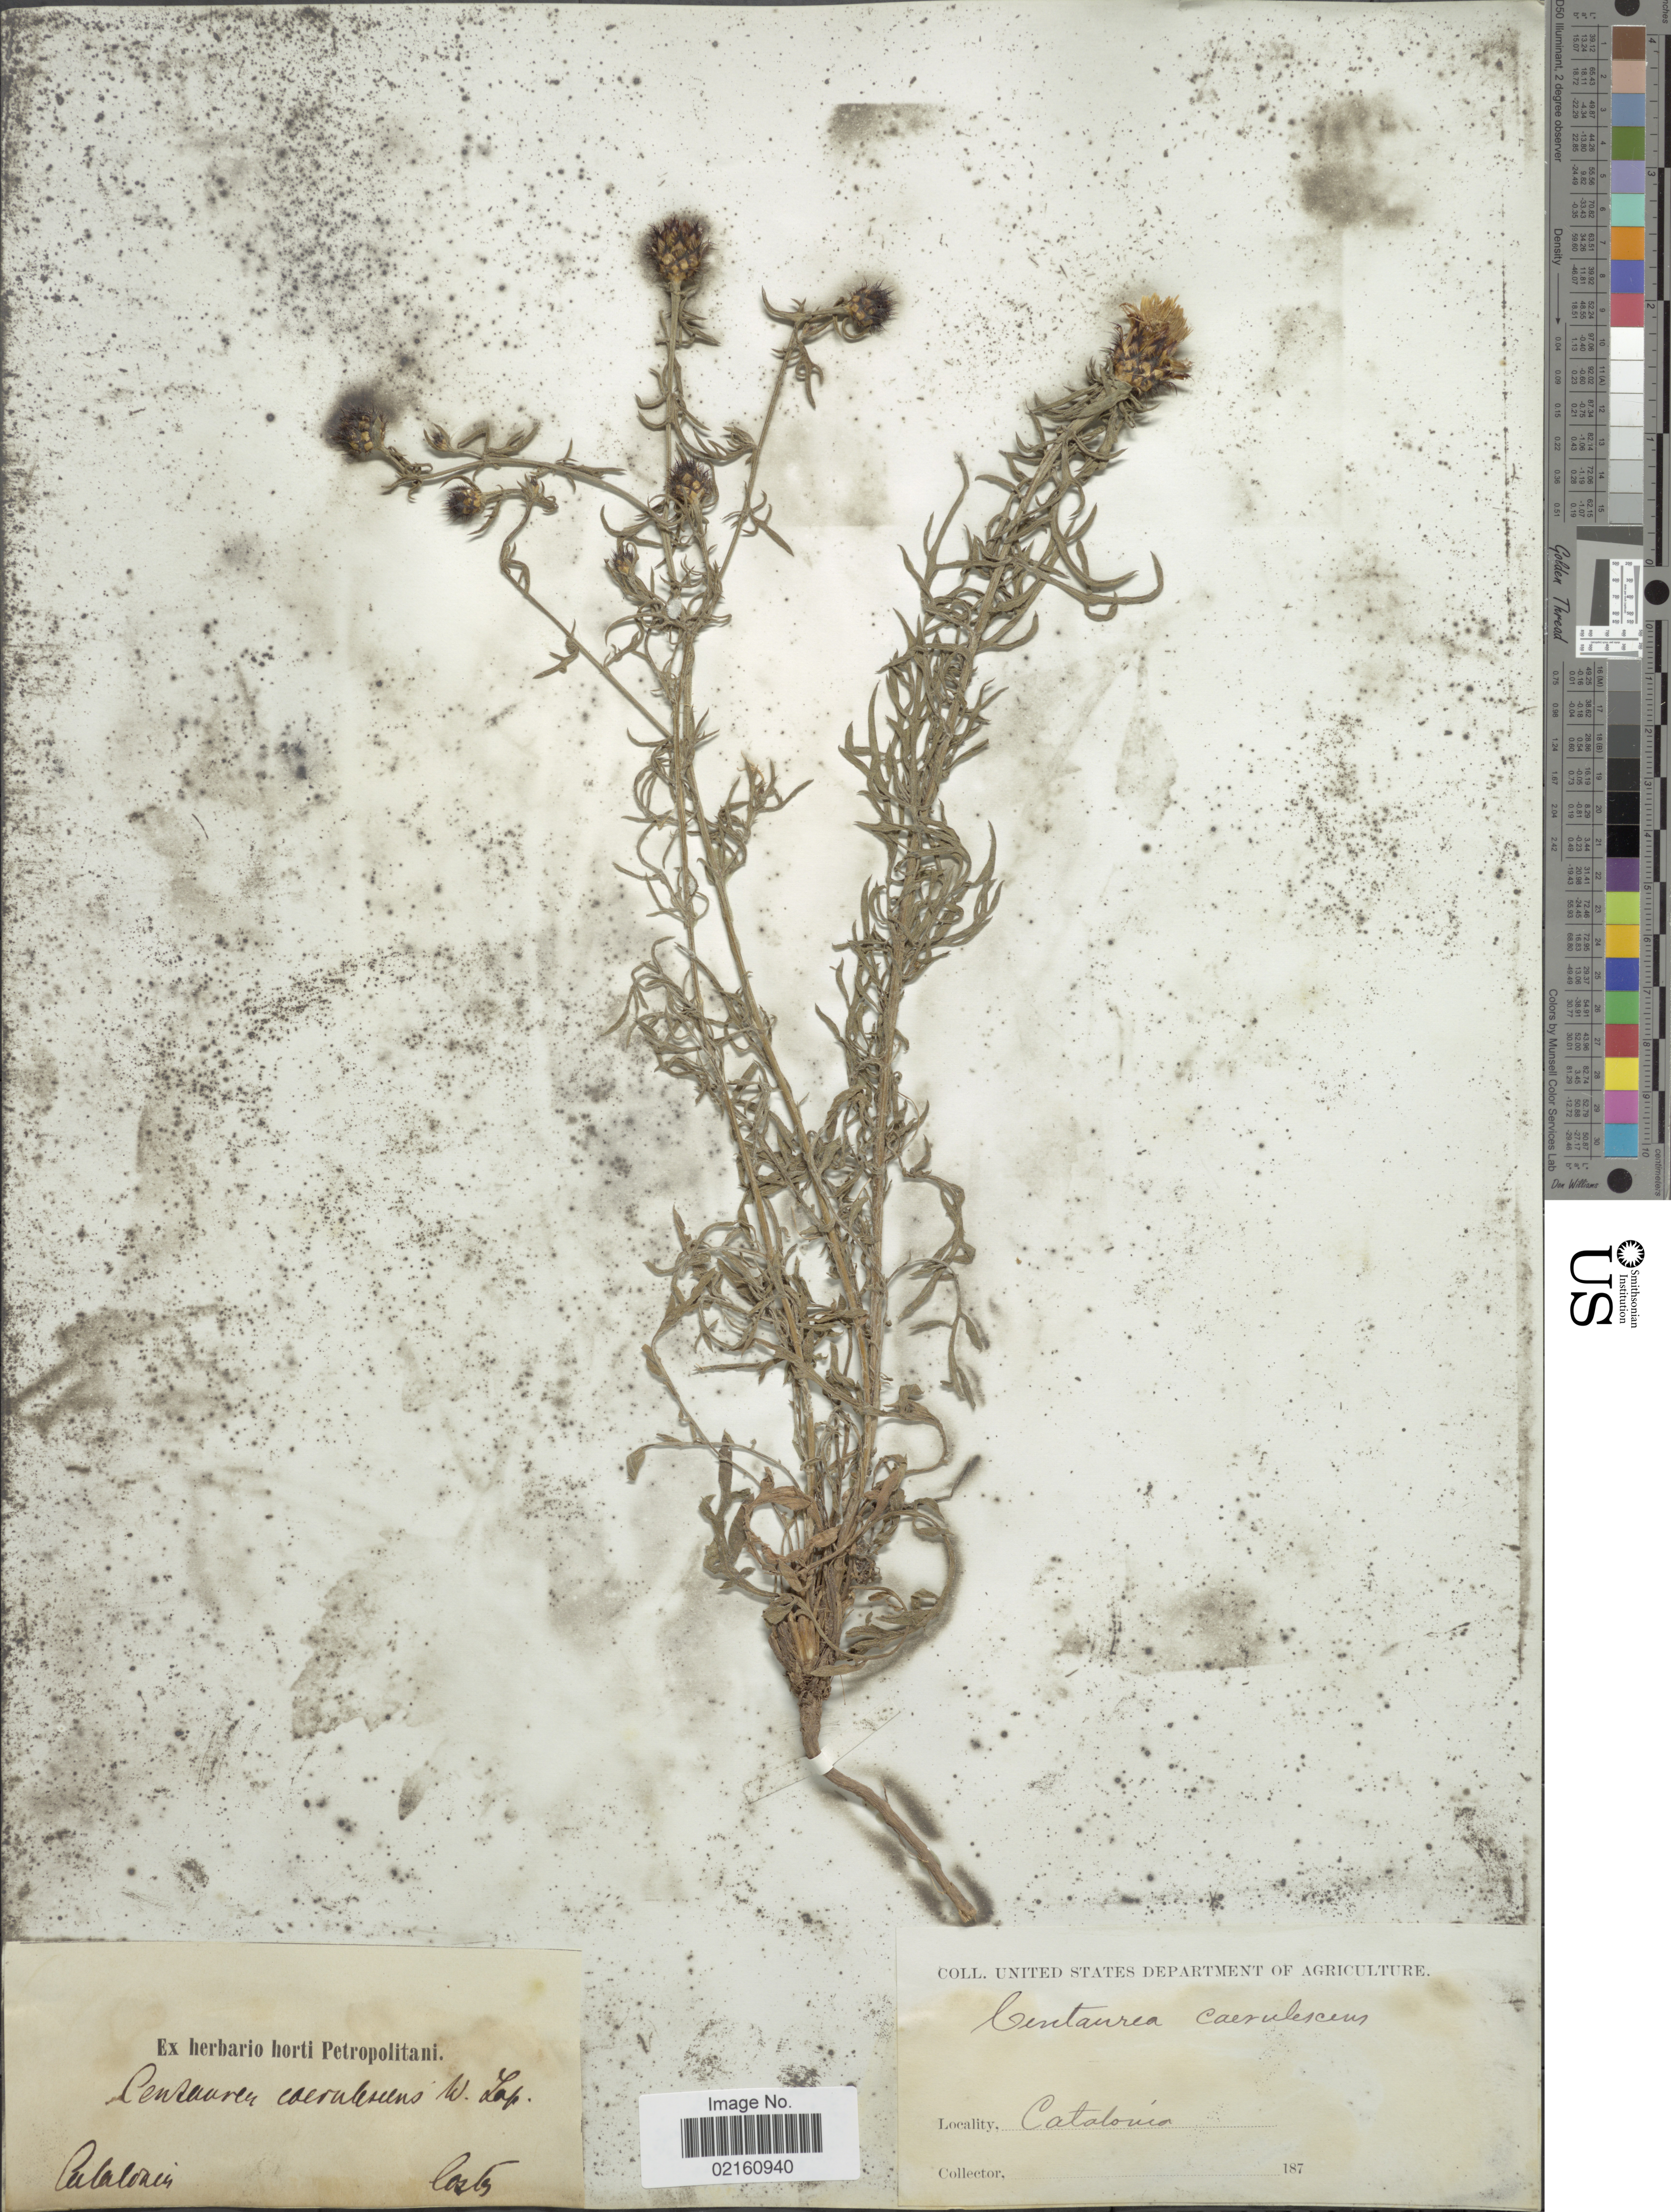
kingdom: Plantae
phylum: Tracheophyta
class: Magnoliopsida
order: Asterales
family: Asteraceae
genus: Centaurea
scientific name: Centaurea ornata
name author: Willd.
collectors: -. Costa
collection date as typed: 187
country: New Caledonia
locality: Caledonia